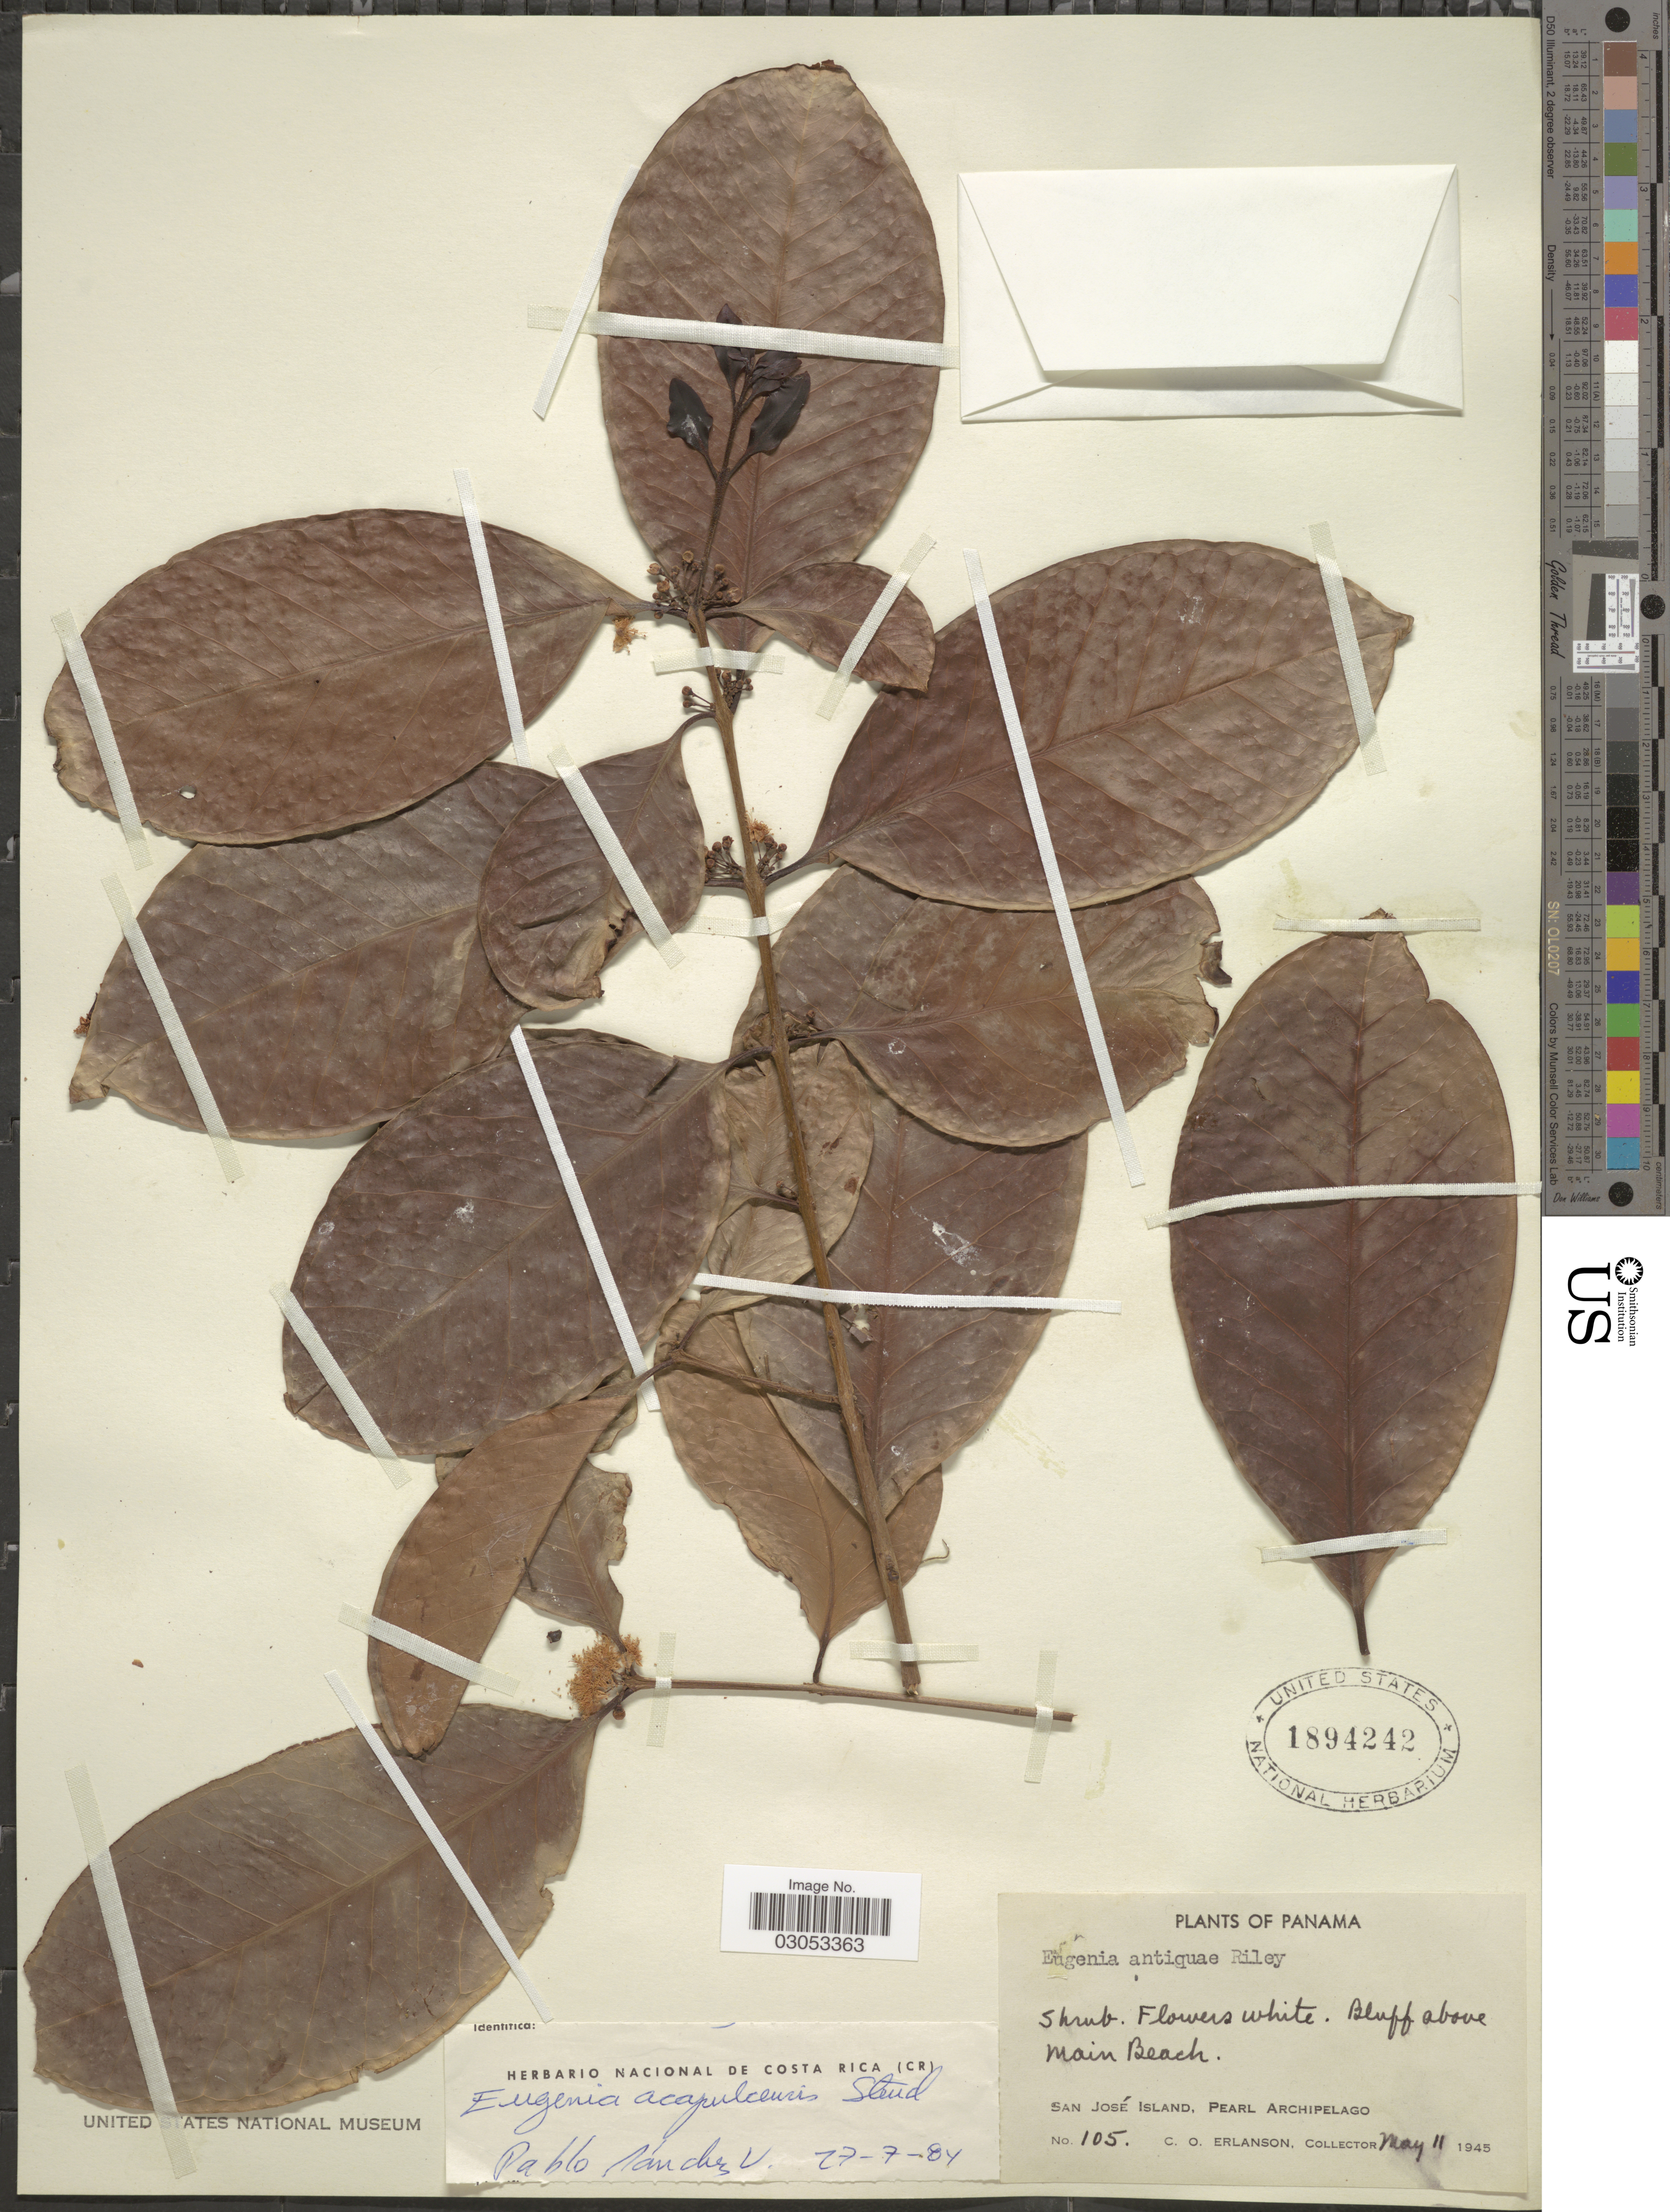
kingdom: Plantae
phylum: Tracheophyta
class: Magnoliopsida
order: Myrtales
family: Myrtaceae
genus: Eugenia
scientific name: Eugenia acapulcensis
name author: Steud.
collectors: C. O. Erlanson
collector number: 105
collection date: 1945-05-11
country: Panama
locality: Bluff above Main Beach. San José Island, Pearl Archipelago.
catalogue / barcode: US 1894242